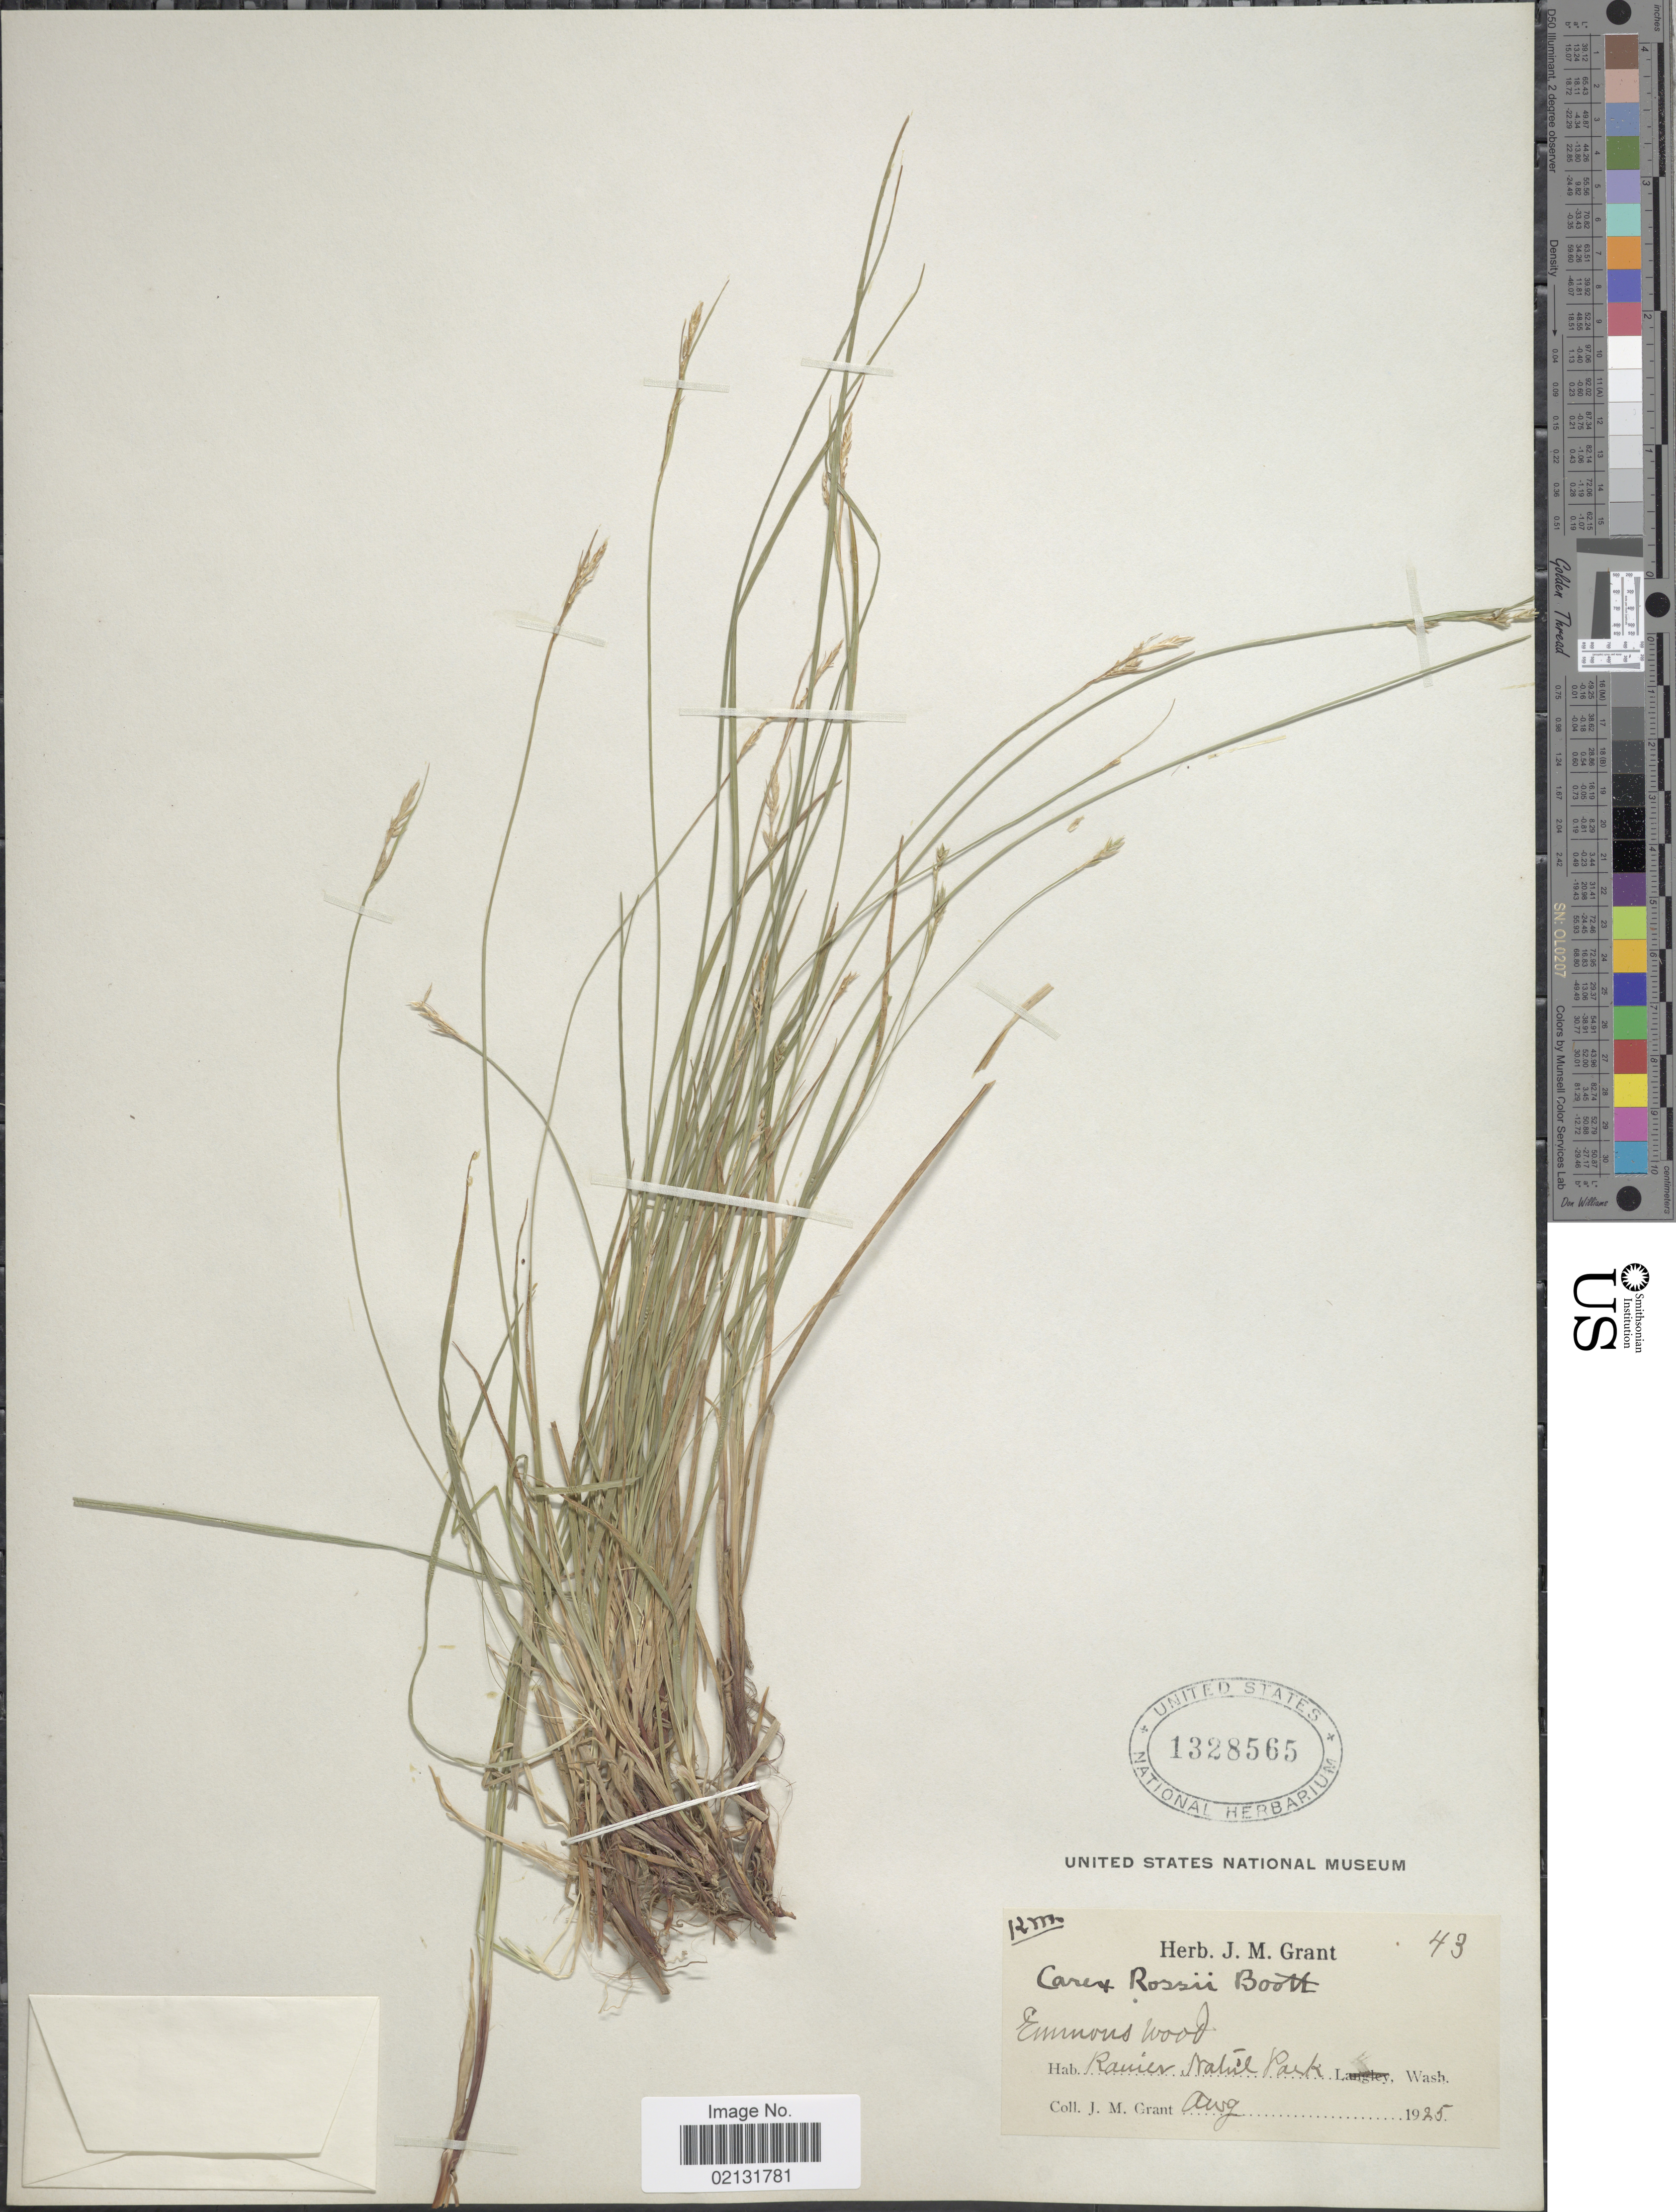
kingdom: Plantae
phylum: Tracheophyta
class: Liliopsida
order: Poales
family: Cyperaceae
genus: Carex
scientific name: Carex rossii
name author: Boott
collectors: J. M. Grant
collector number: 43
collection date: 1925-08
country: United States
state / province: Washington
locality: Rainier Natnl. Park, Emmons Wood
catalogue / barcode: US 1328565